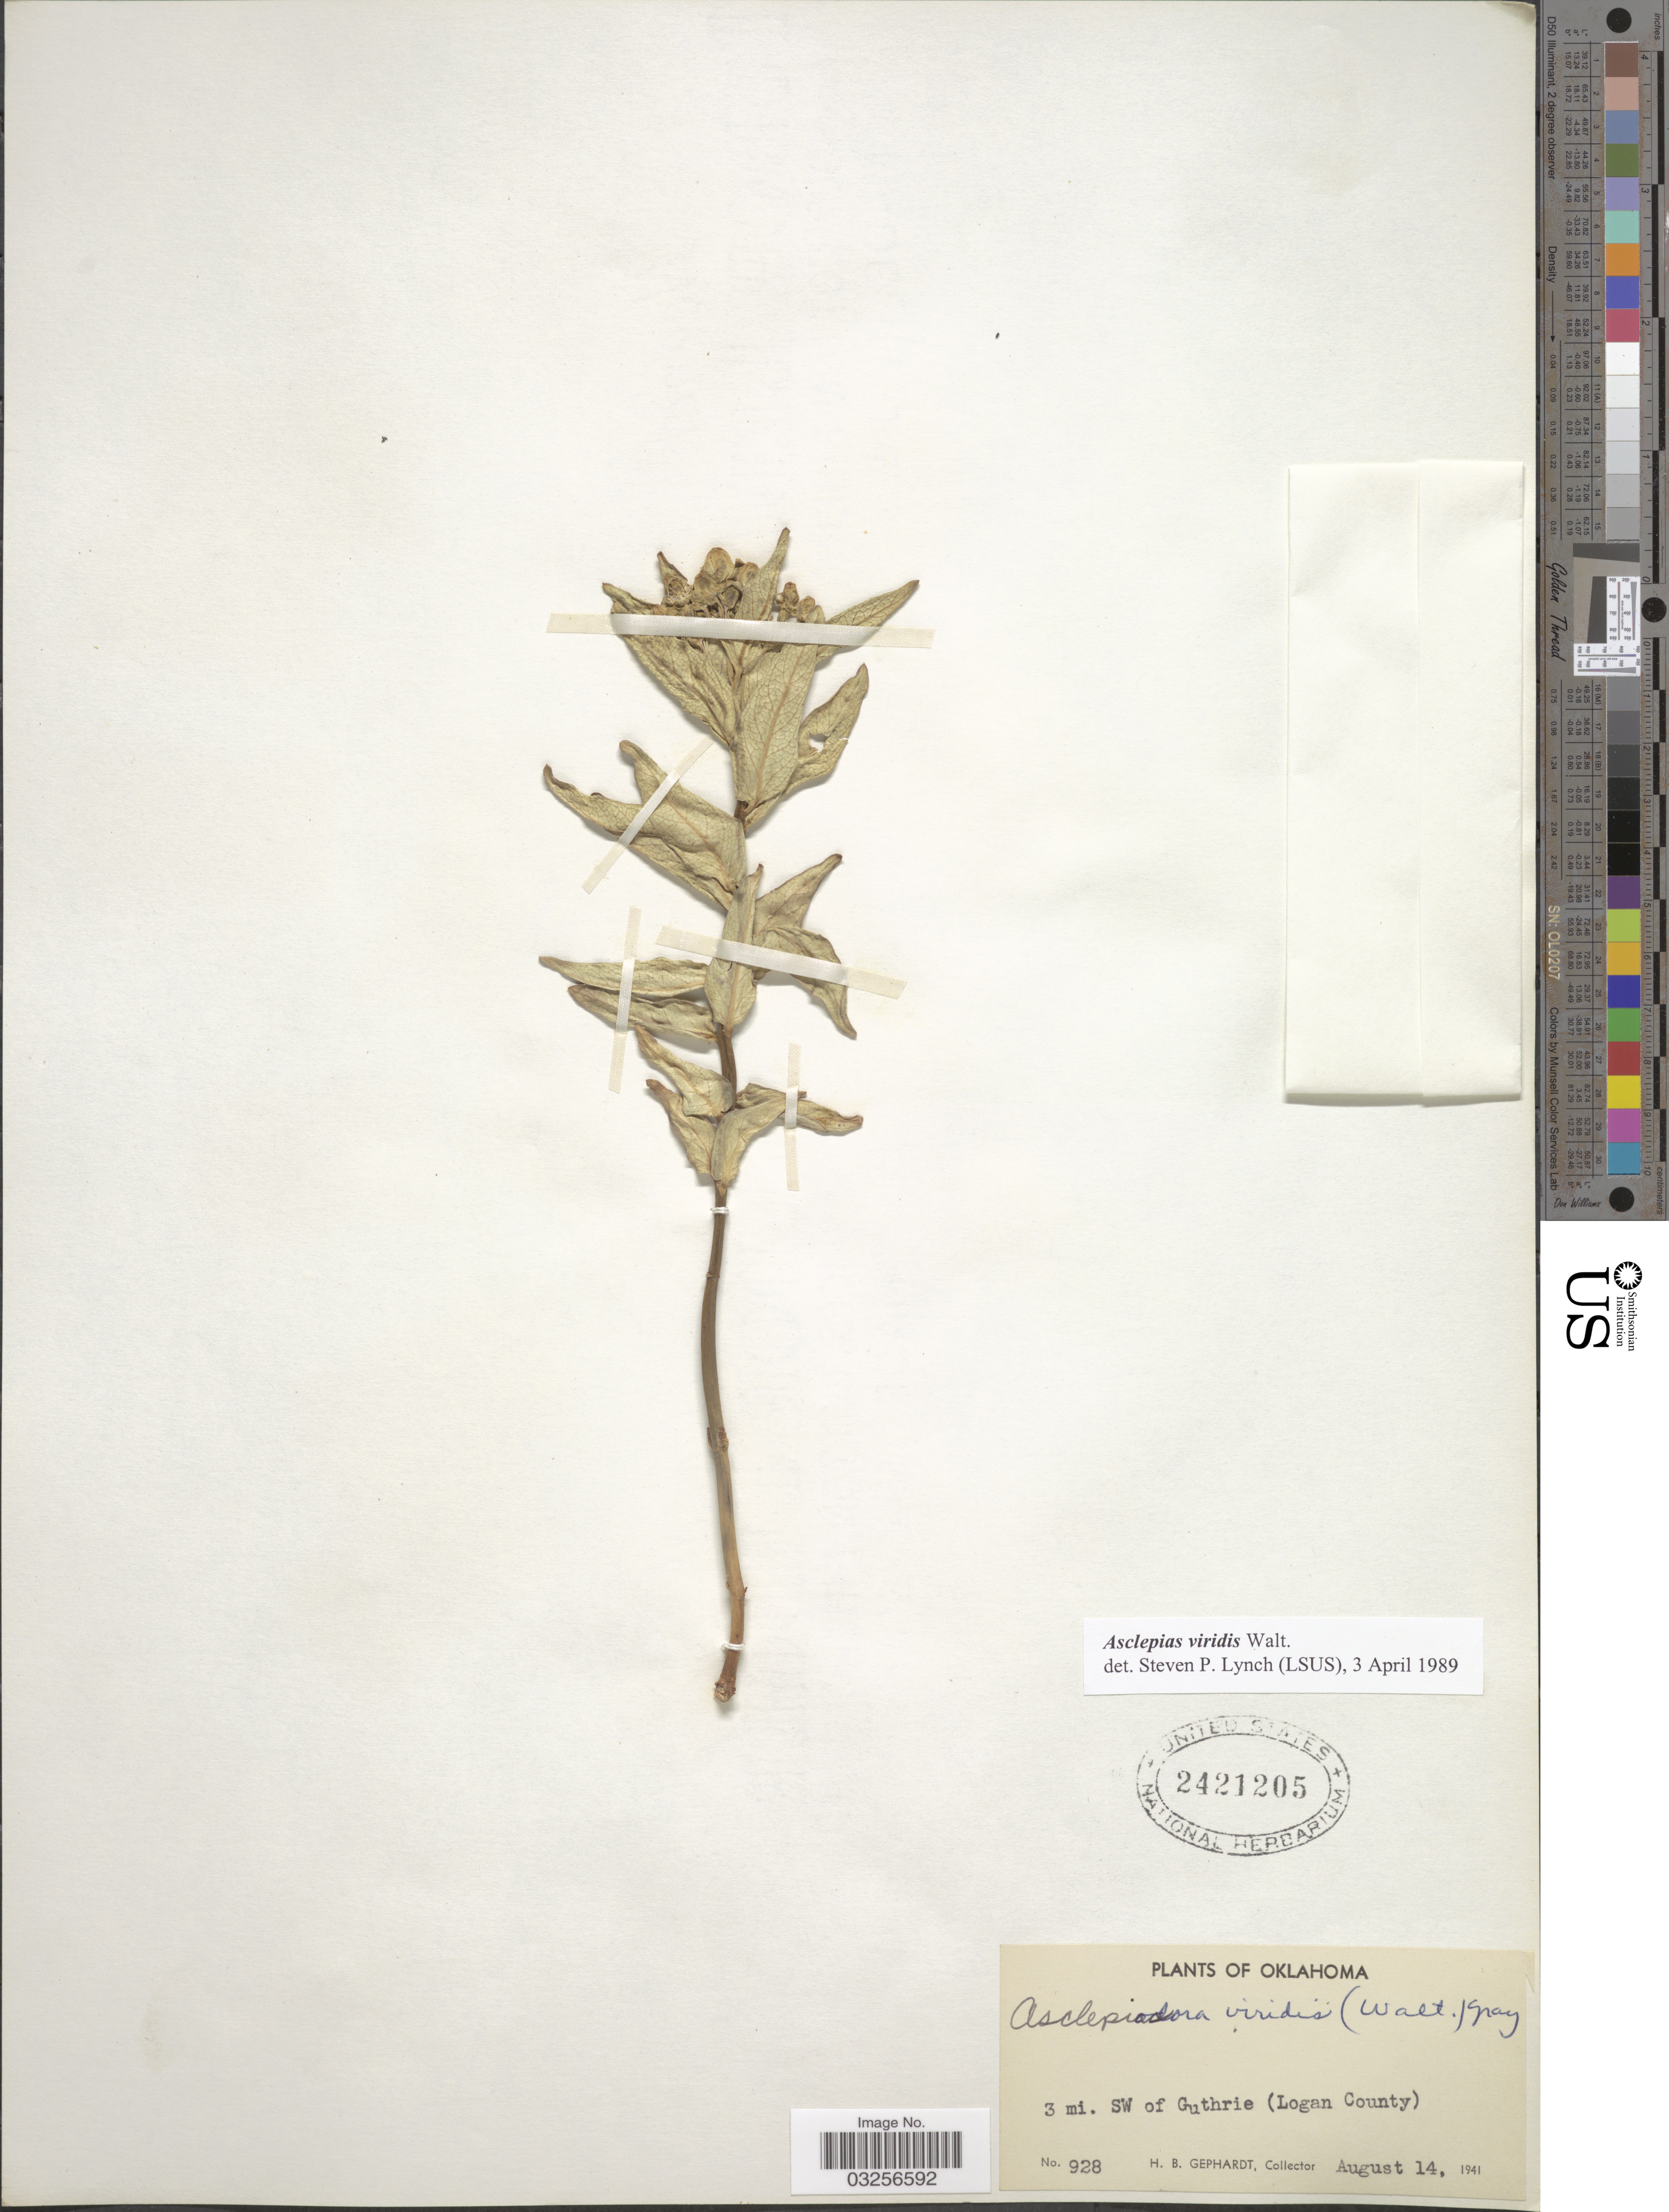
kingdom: Plantae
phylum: Tracheophyta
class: Magnoliopsida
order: Gentianales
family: Apocynaceae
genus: Asclepias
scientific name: Asclepias viridis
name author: Walter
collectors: H. Gephardt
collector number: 928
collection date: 1941-08-14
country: United States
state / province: Oklahoma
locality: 3 mi. SW of Guthrie (Logan County).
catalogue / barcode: US 2421205